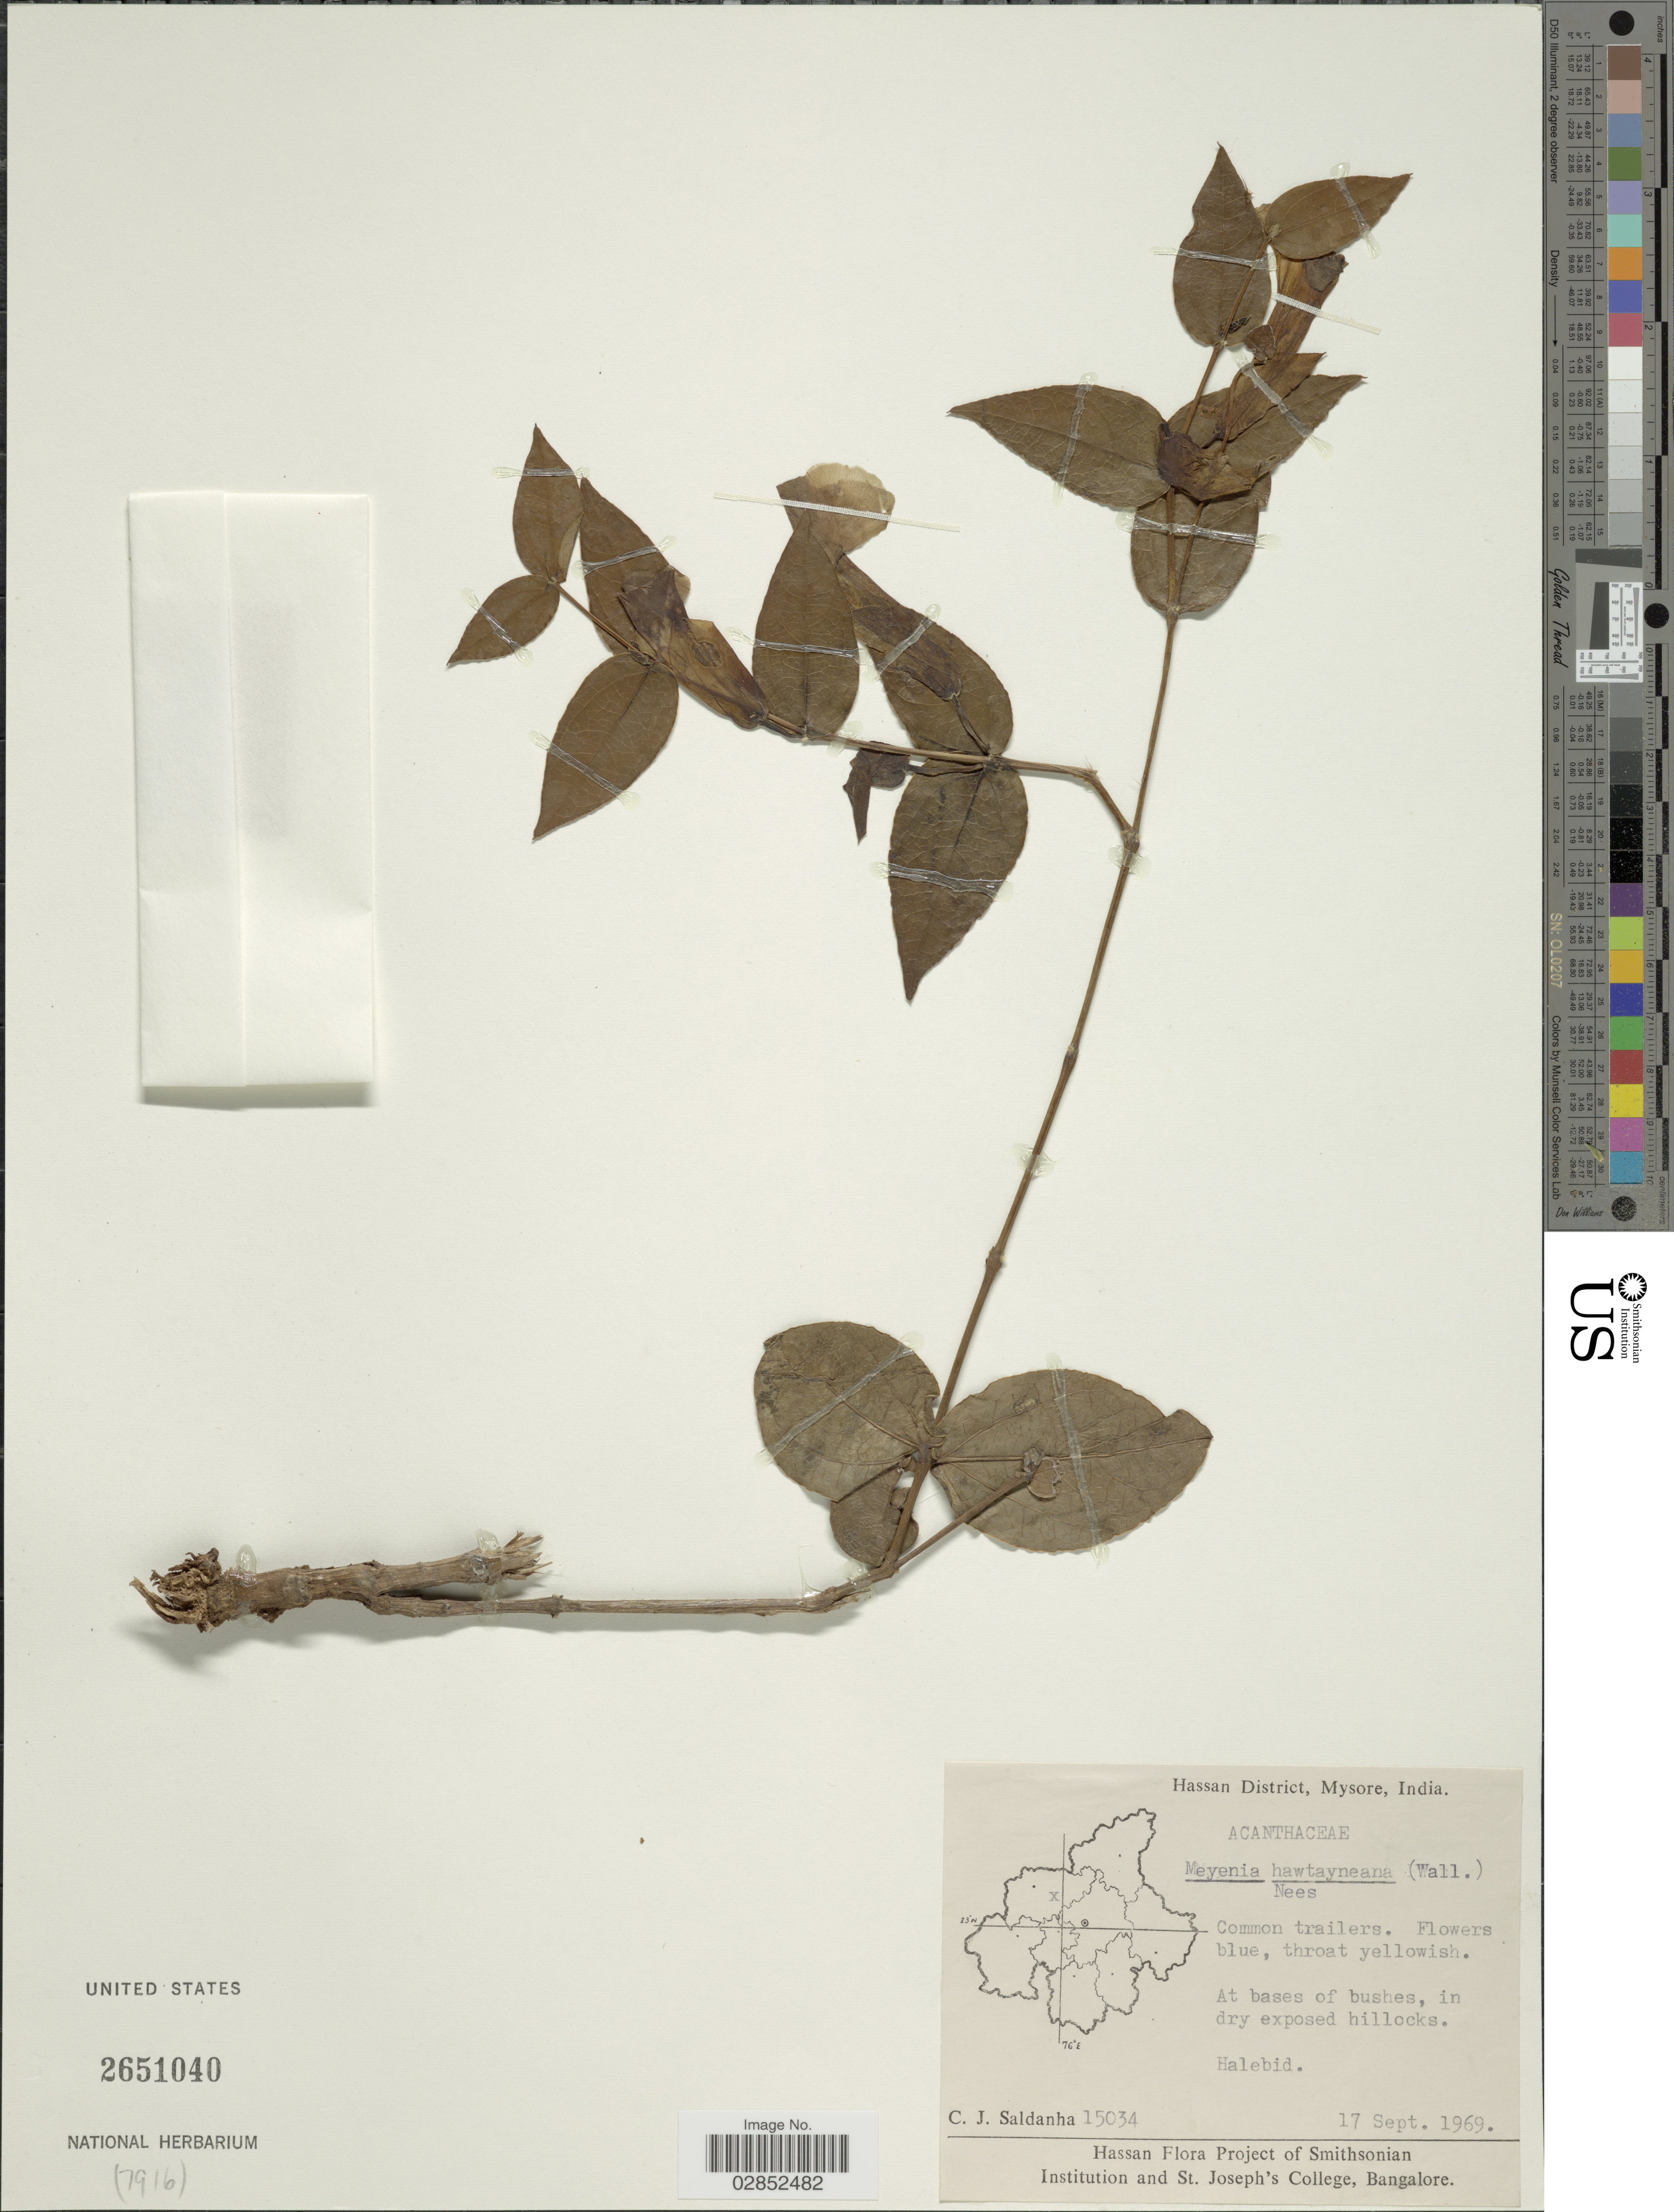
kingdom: Plantae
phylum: Tracheophyta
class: Magnoliopsida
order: Lamiales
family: Acanthaceae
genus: Meyenia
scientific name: Meyenia hawtayneana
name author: Nees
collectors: C. J. Saldanha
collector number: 15034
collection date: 1969-09-17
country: India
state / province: Karnataka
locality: Hassan District, Mysore, India, Halebid.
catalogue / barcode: US 2651040